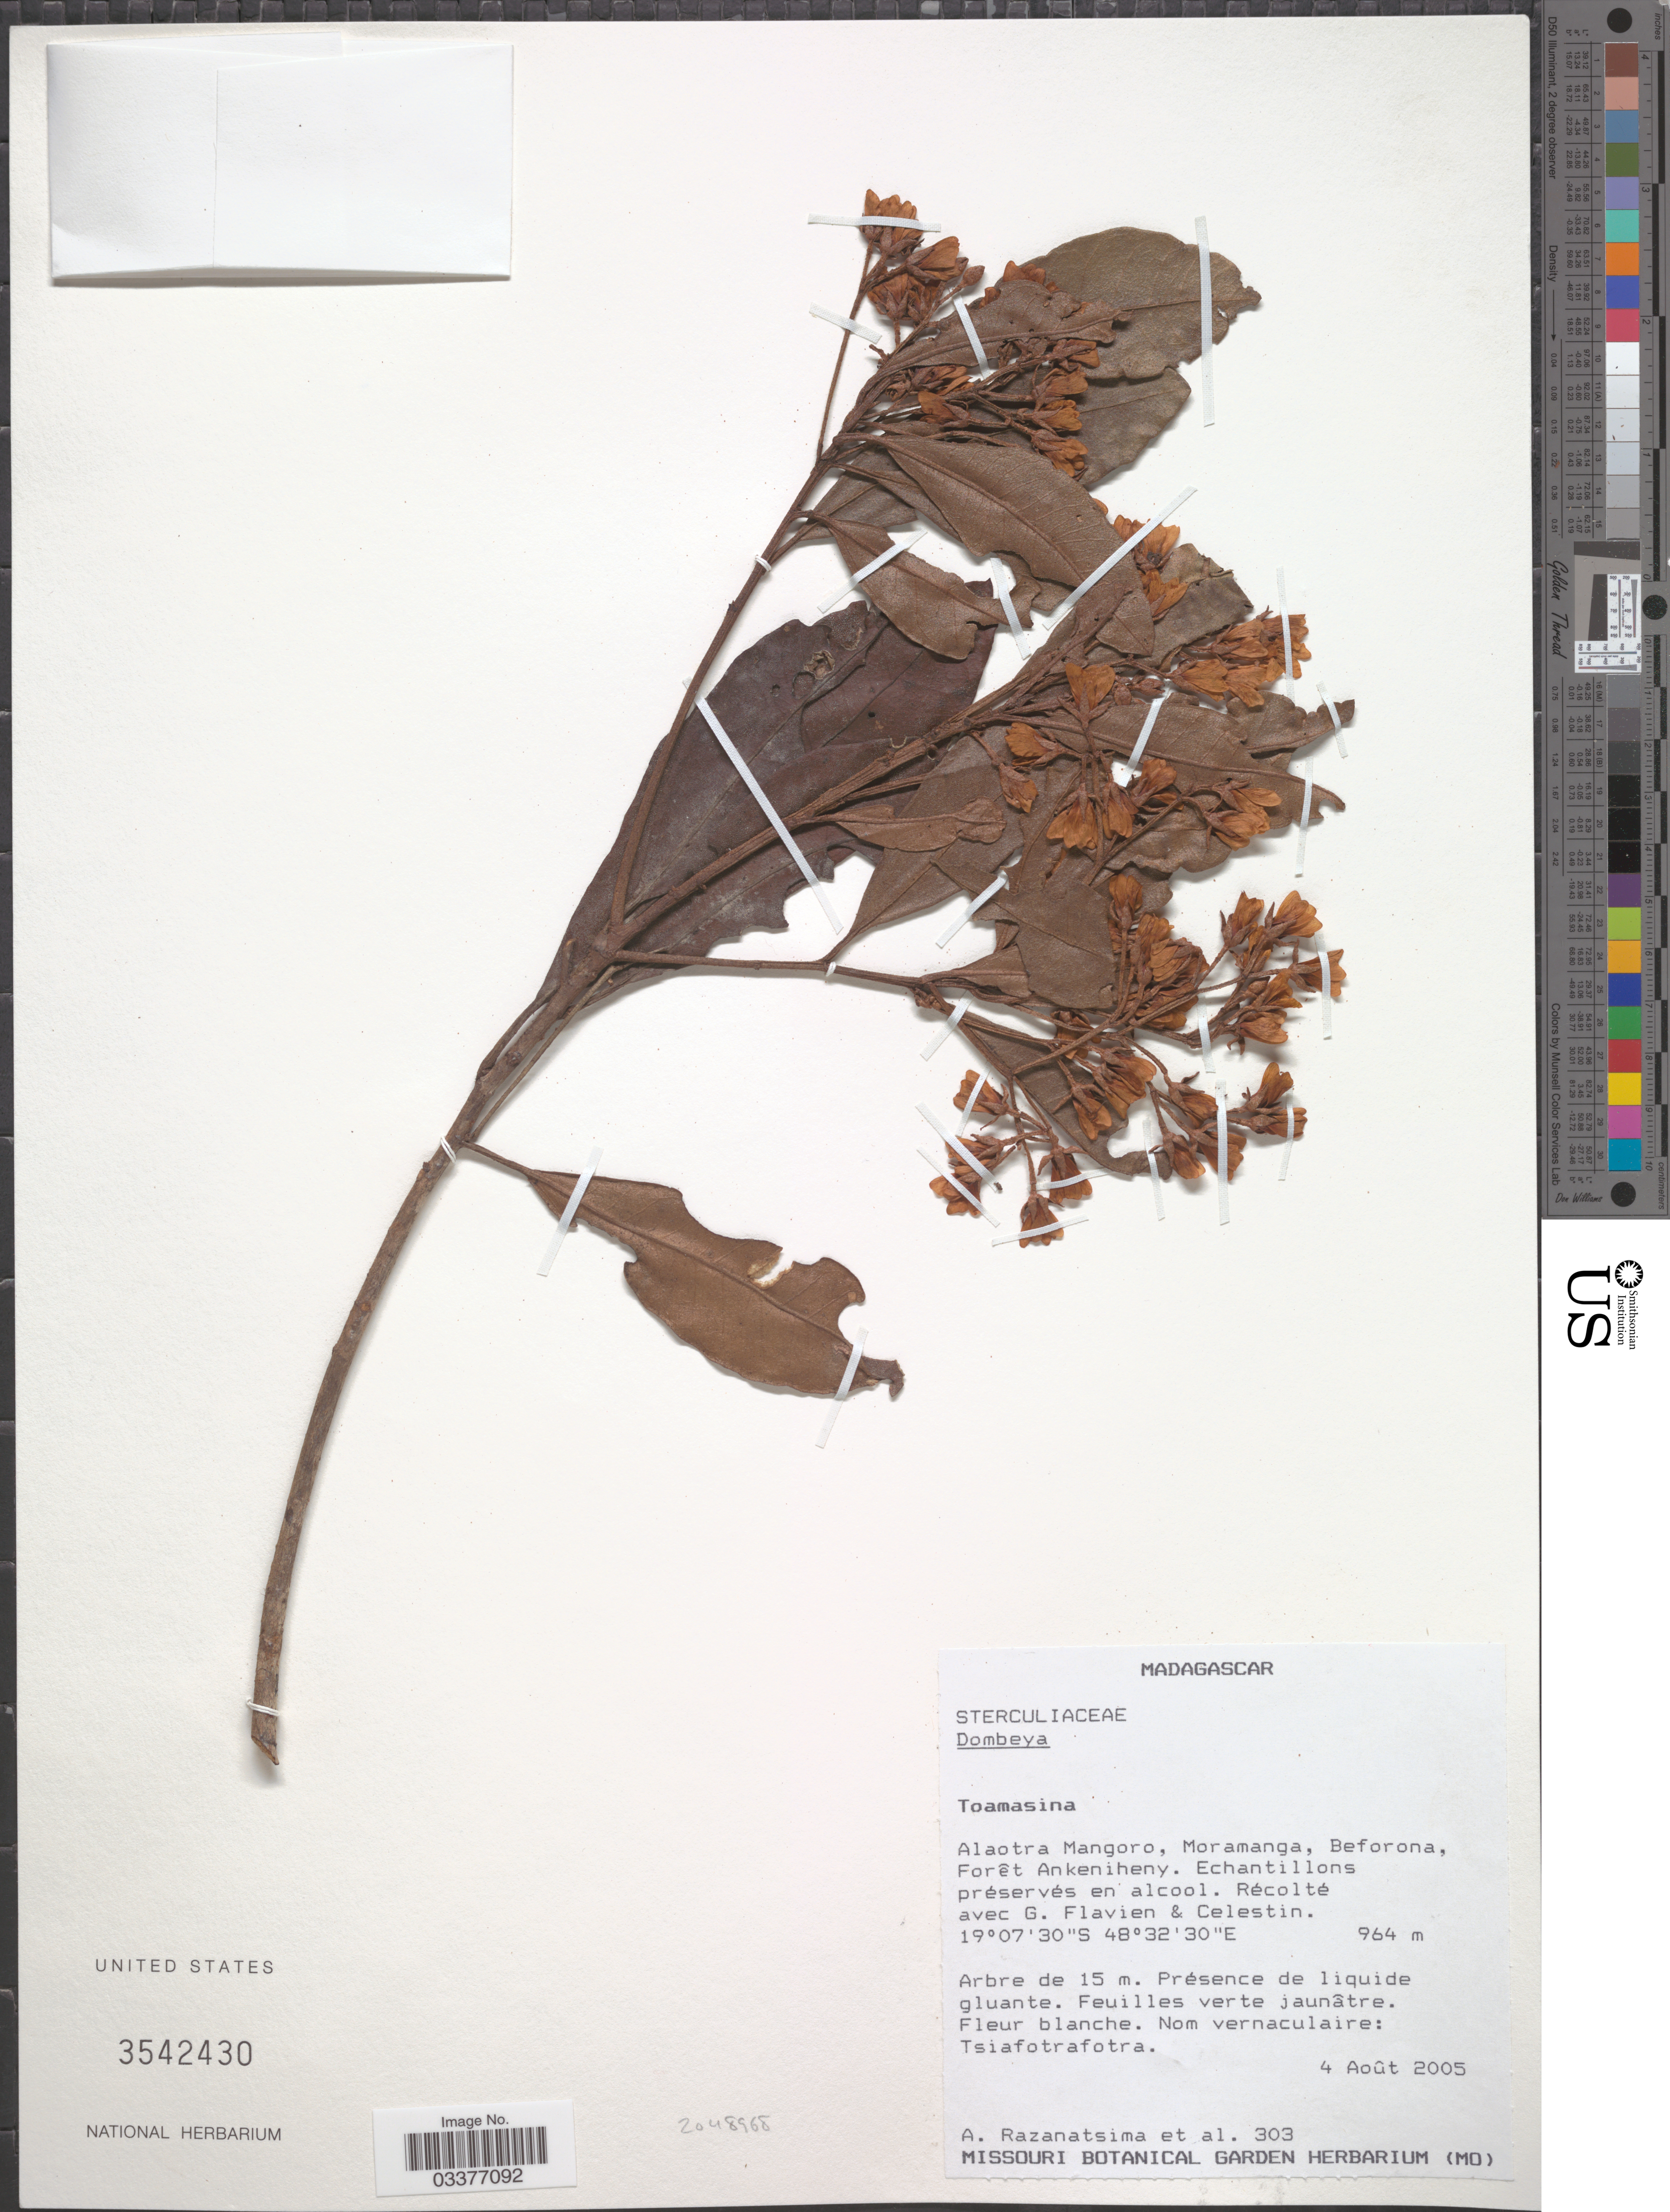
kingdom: Plantae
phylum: Tracheophyta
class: Magnoliopsida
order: Malvales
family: Malvaceae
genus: Dombeya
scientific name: Dombeya sp.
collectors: A. Razanatsima, G. Flavien & Celestin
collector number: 303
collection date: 2005-08-04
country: Madagascar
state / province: Alaotra Mangoro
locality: Alaotra Mangoro, Moramanga, Beforona, Forêt Ankeniheny.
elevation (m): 964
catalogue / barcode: US 3542430